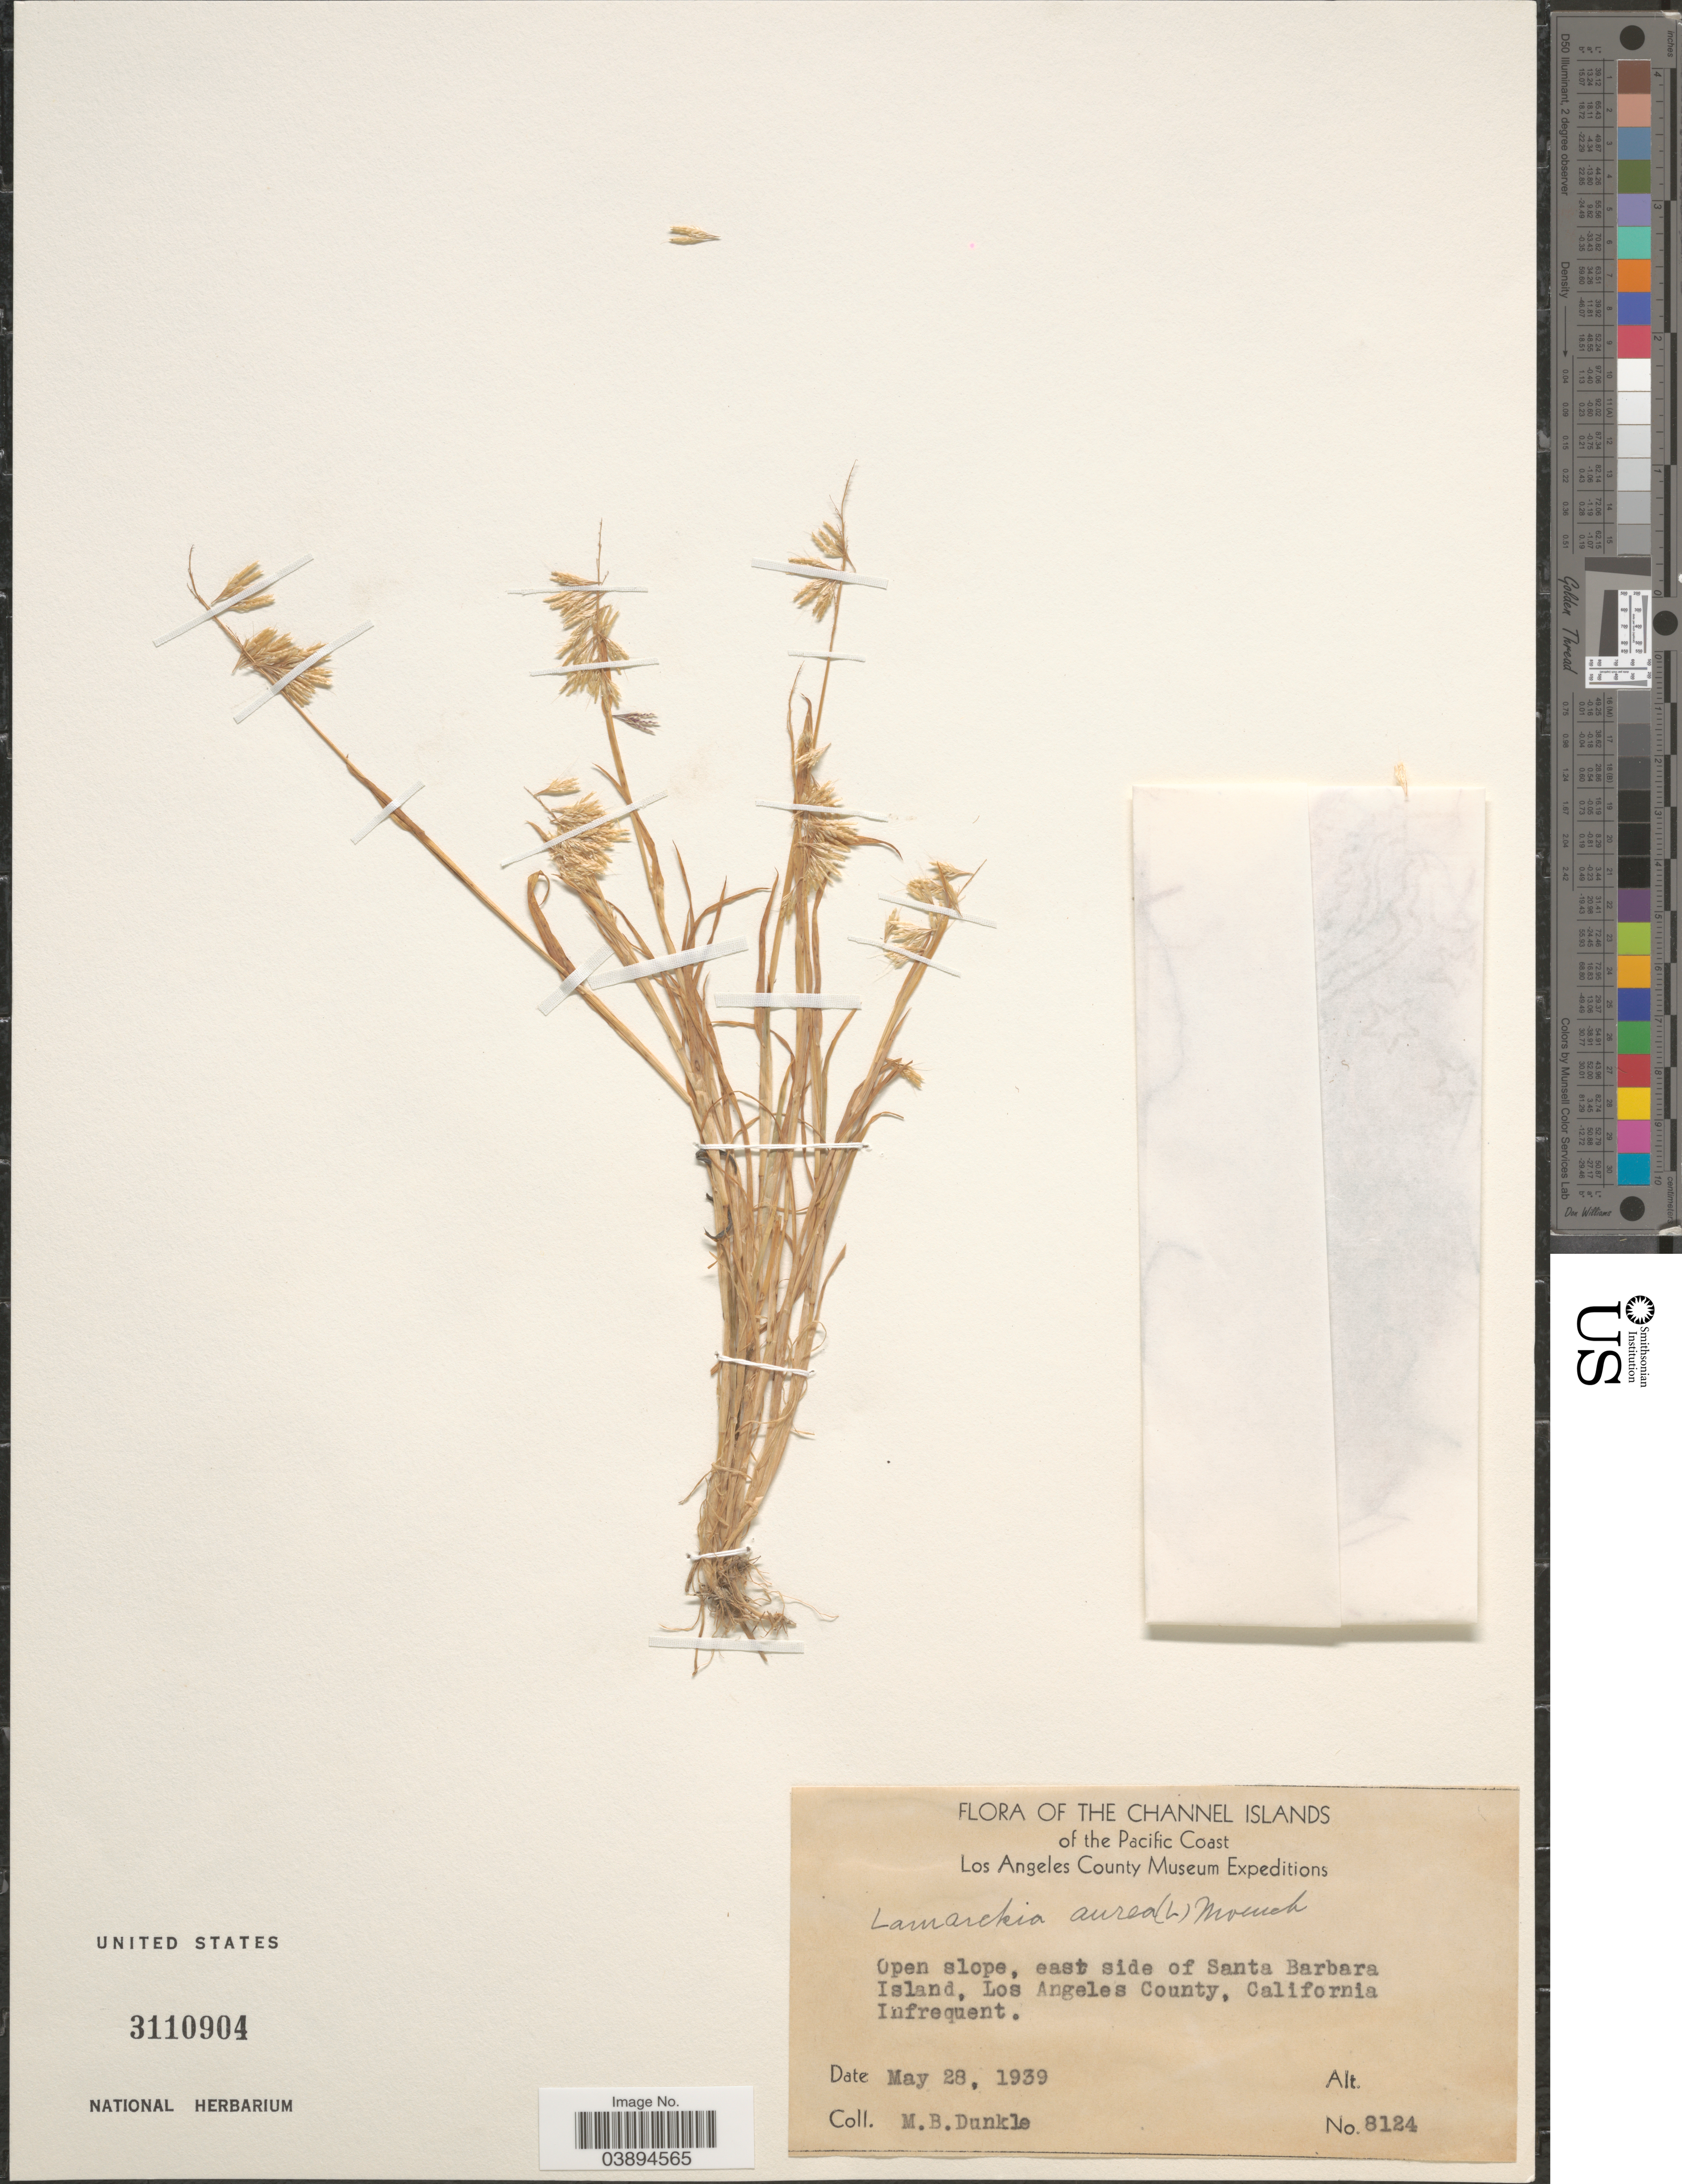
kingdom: Plantae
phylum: Tracheophyta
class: Liliopsida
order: Poales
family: Poaceae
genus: Lamarckia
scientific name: Lamarckia aurea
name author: (L.) Moench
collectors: M. Dunkle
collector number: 8124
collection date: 1939-05-28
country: United States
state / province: California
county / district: Santa Barbara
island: Santa Barbara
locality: The Channel Island of the Pacific Coast. Open slope, east side of Santa Barbara Island, Los Angeles County.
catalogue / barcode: US 3110904